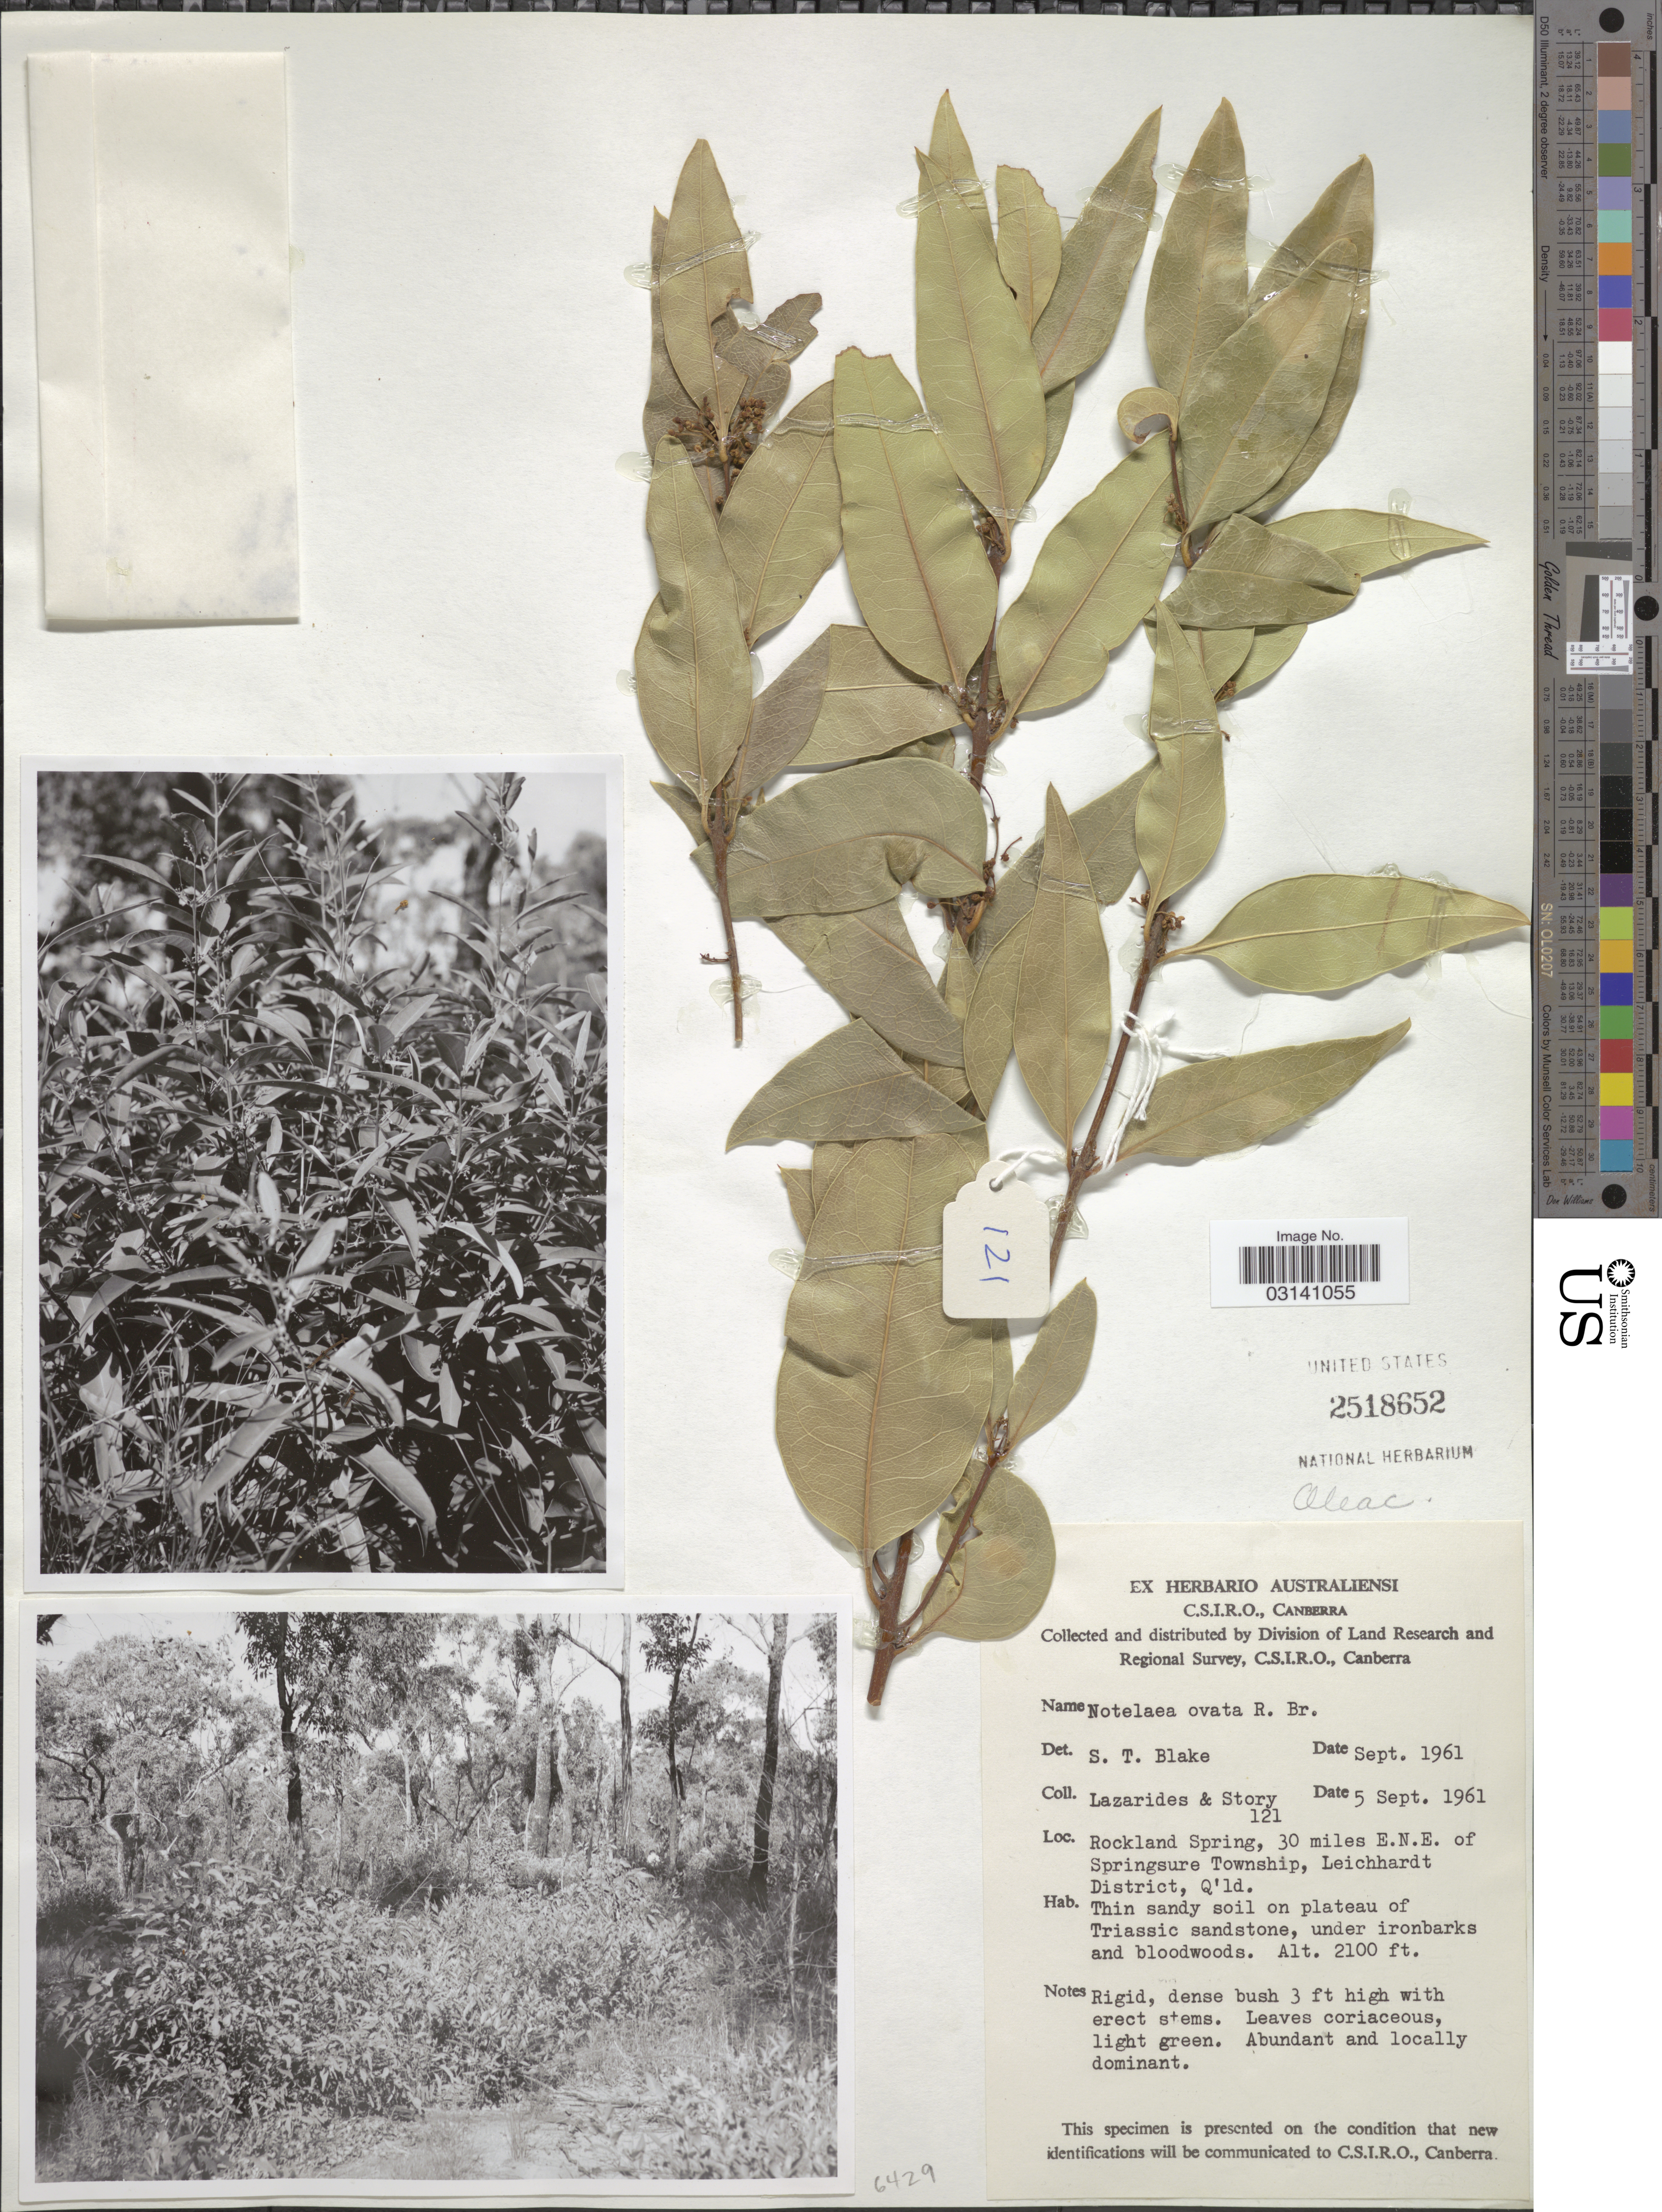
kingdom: Plantae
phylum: Tracheophyta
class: Magnoliopsida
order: Lamiales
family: Oleaceae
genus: Notelaea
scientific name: Notelaea ovata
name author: R. Br.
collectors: M. Lazarides & -. Story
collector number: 121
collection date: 1961-09-05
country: Australia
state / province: Queensland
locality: Rockland Spring, 30 miles E.N.E. of Springsure Township, Leichhardt District, Q'ld.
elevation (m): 640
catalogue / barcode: US 2518652